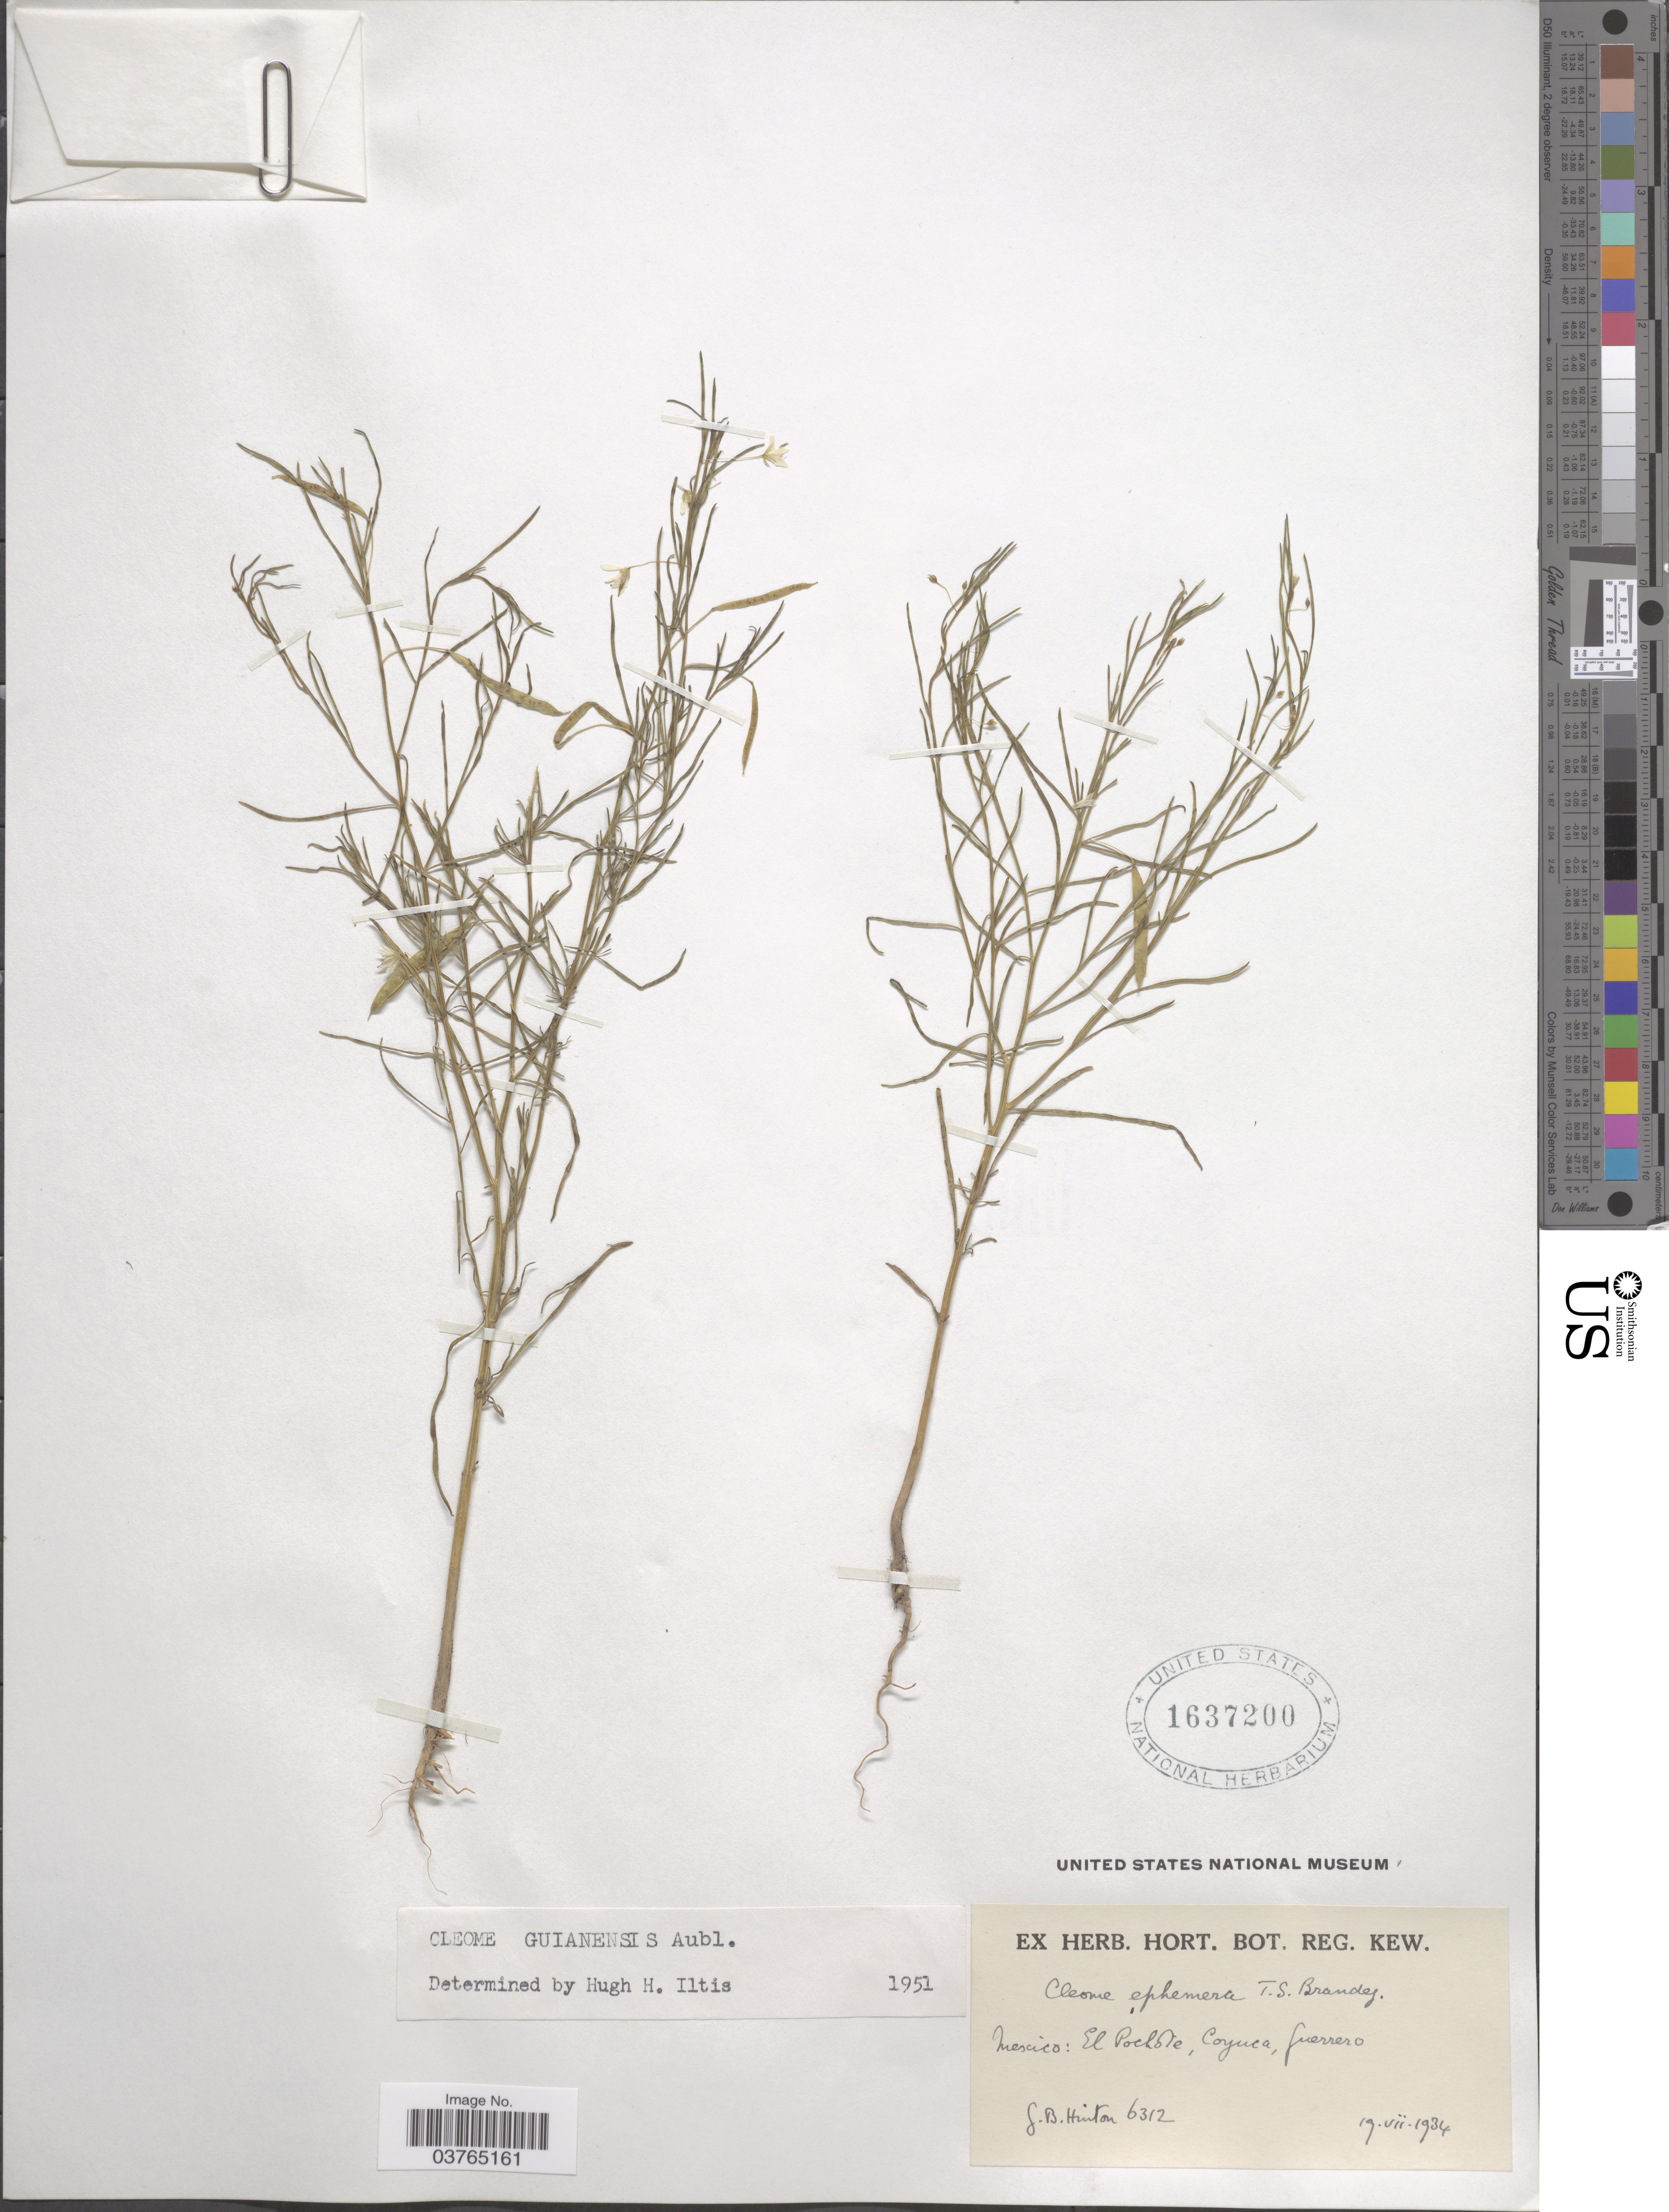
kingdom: Plantae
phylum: Tracheophyta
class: Magnoliopsida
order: Brassicales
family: Cleomaceae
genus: Physostemon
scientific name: Physostemon guianensis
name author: (Aubl.) Malme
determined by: Strong, M. T., (US), Smithsonian Institution - National Museum of Natural History (UNITED STATES)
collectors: G. B. Hinton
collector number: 6312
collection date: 1934-07-19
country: Mexico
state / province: Guerrero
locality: El Pochote, Coyuca.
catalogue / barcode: US 1637200